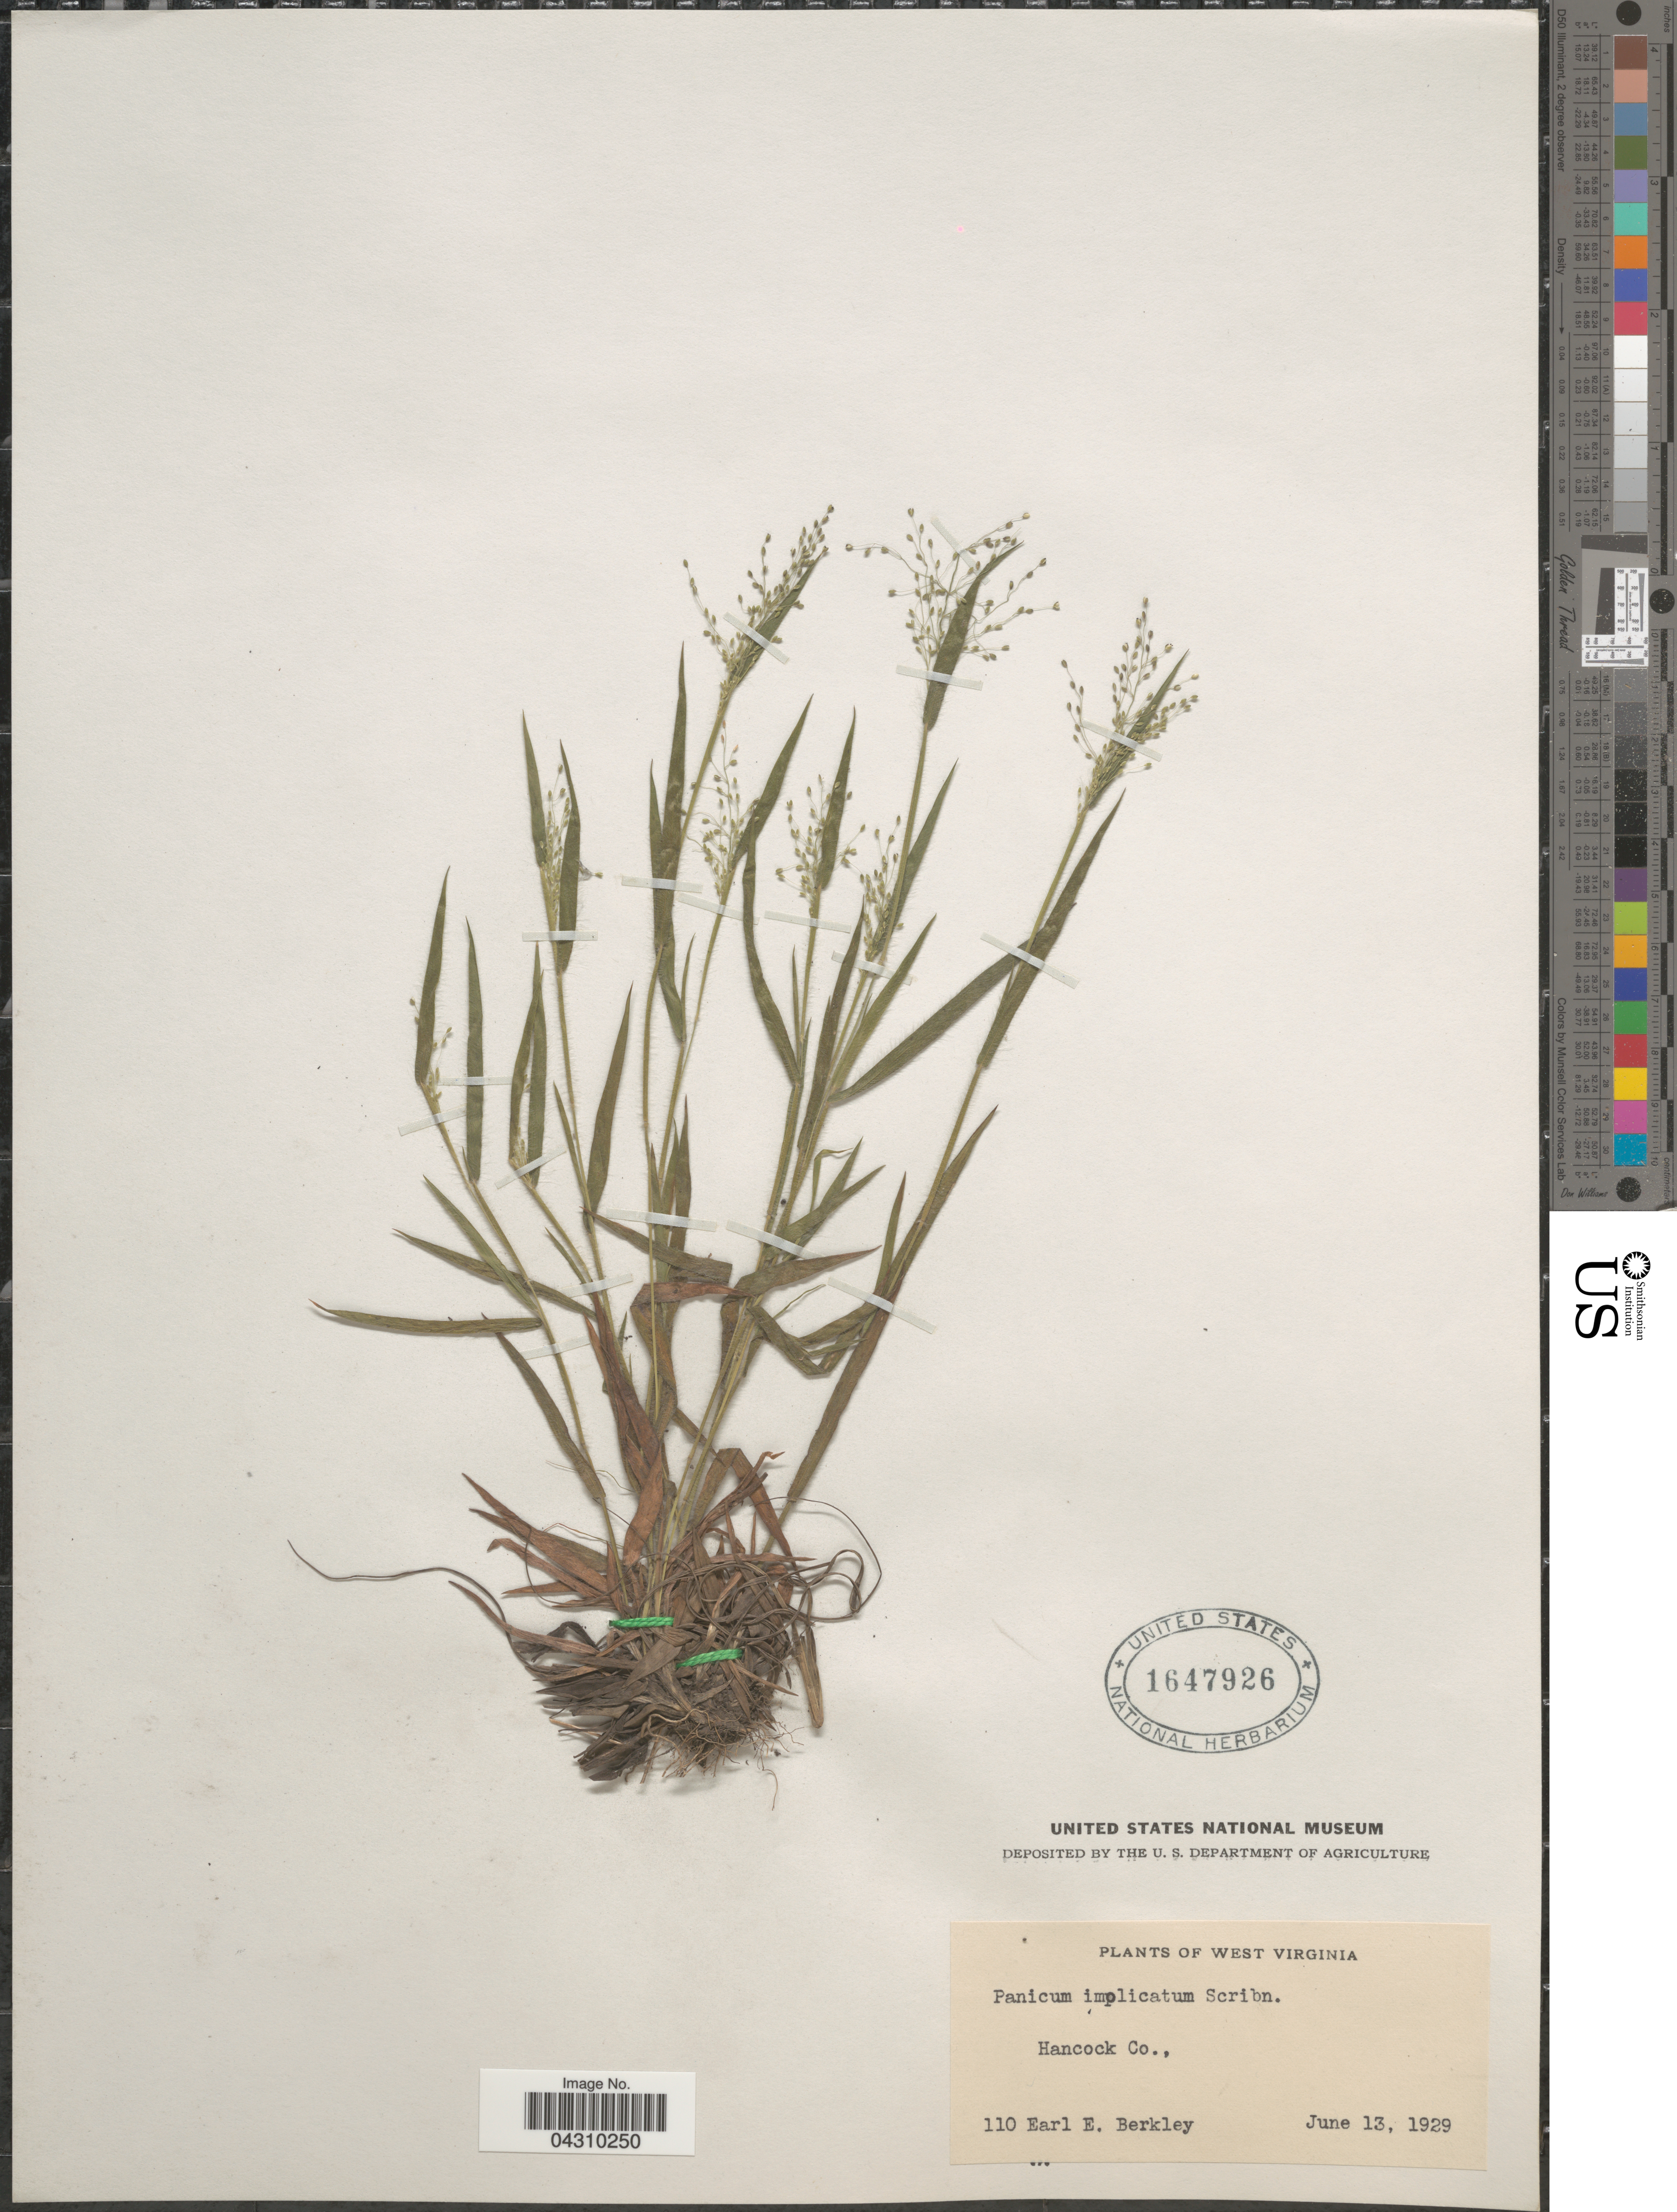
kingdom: Plantae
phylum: Tracheophyta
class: Liliopsida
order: Poales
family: Poaceae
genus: Dichanthelium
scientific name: Dichanthelium acuminatum var. acuminatum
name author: (Sw.) Gould & C.A. Clark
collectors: E. Berkley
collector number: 110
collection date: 1929-06-13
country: United States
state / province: West Virginia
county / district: Hancock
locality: Hancock Co.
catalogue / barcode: US 1647926